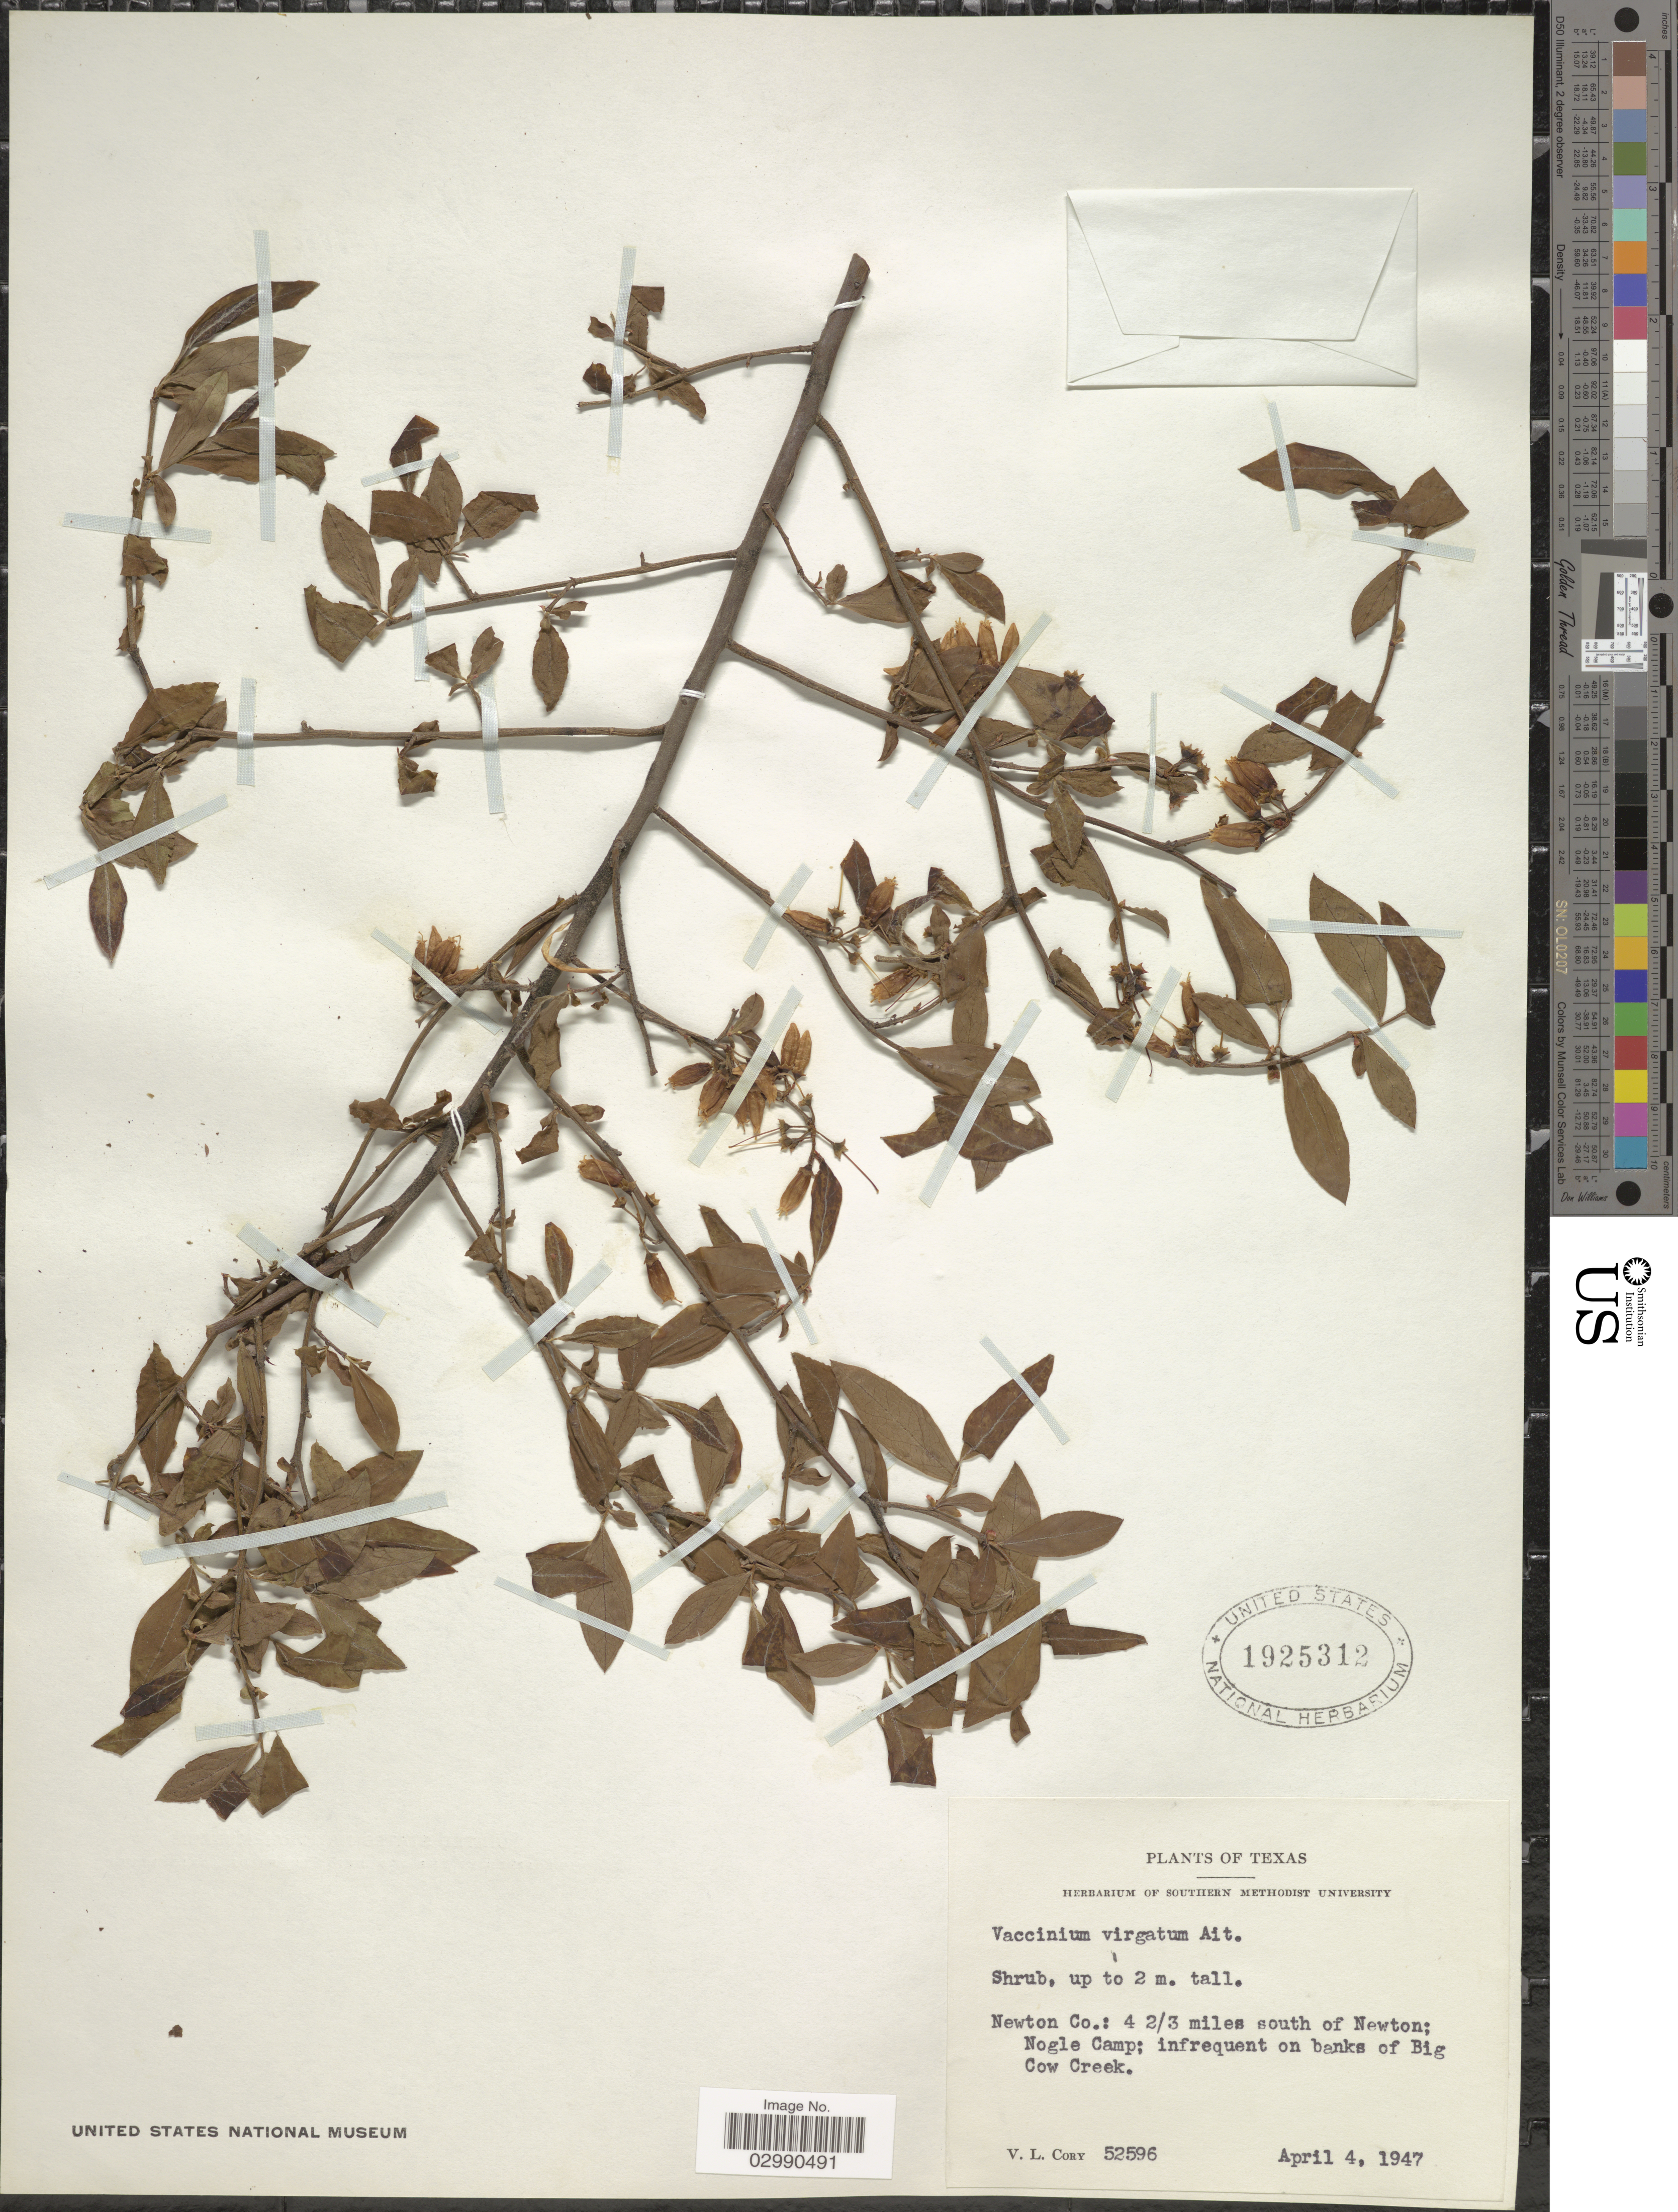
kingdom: Plantae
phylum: Tracheophyta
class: Magnoliopsida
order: Ericales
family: Ericaceae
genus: Vaccinium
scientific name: Vaccinium virgatum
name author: Aiton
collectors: V. Cory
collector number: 52596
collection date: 1947-04-04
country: United States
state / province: Texas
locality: Newton Co.: 4 2/3 miles south of Newton; Nogle Camp; infrequent on banks of Big Cow Creek.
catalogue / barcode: US 1925312